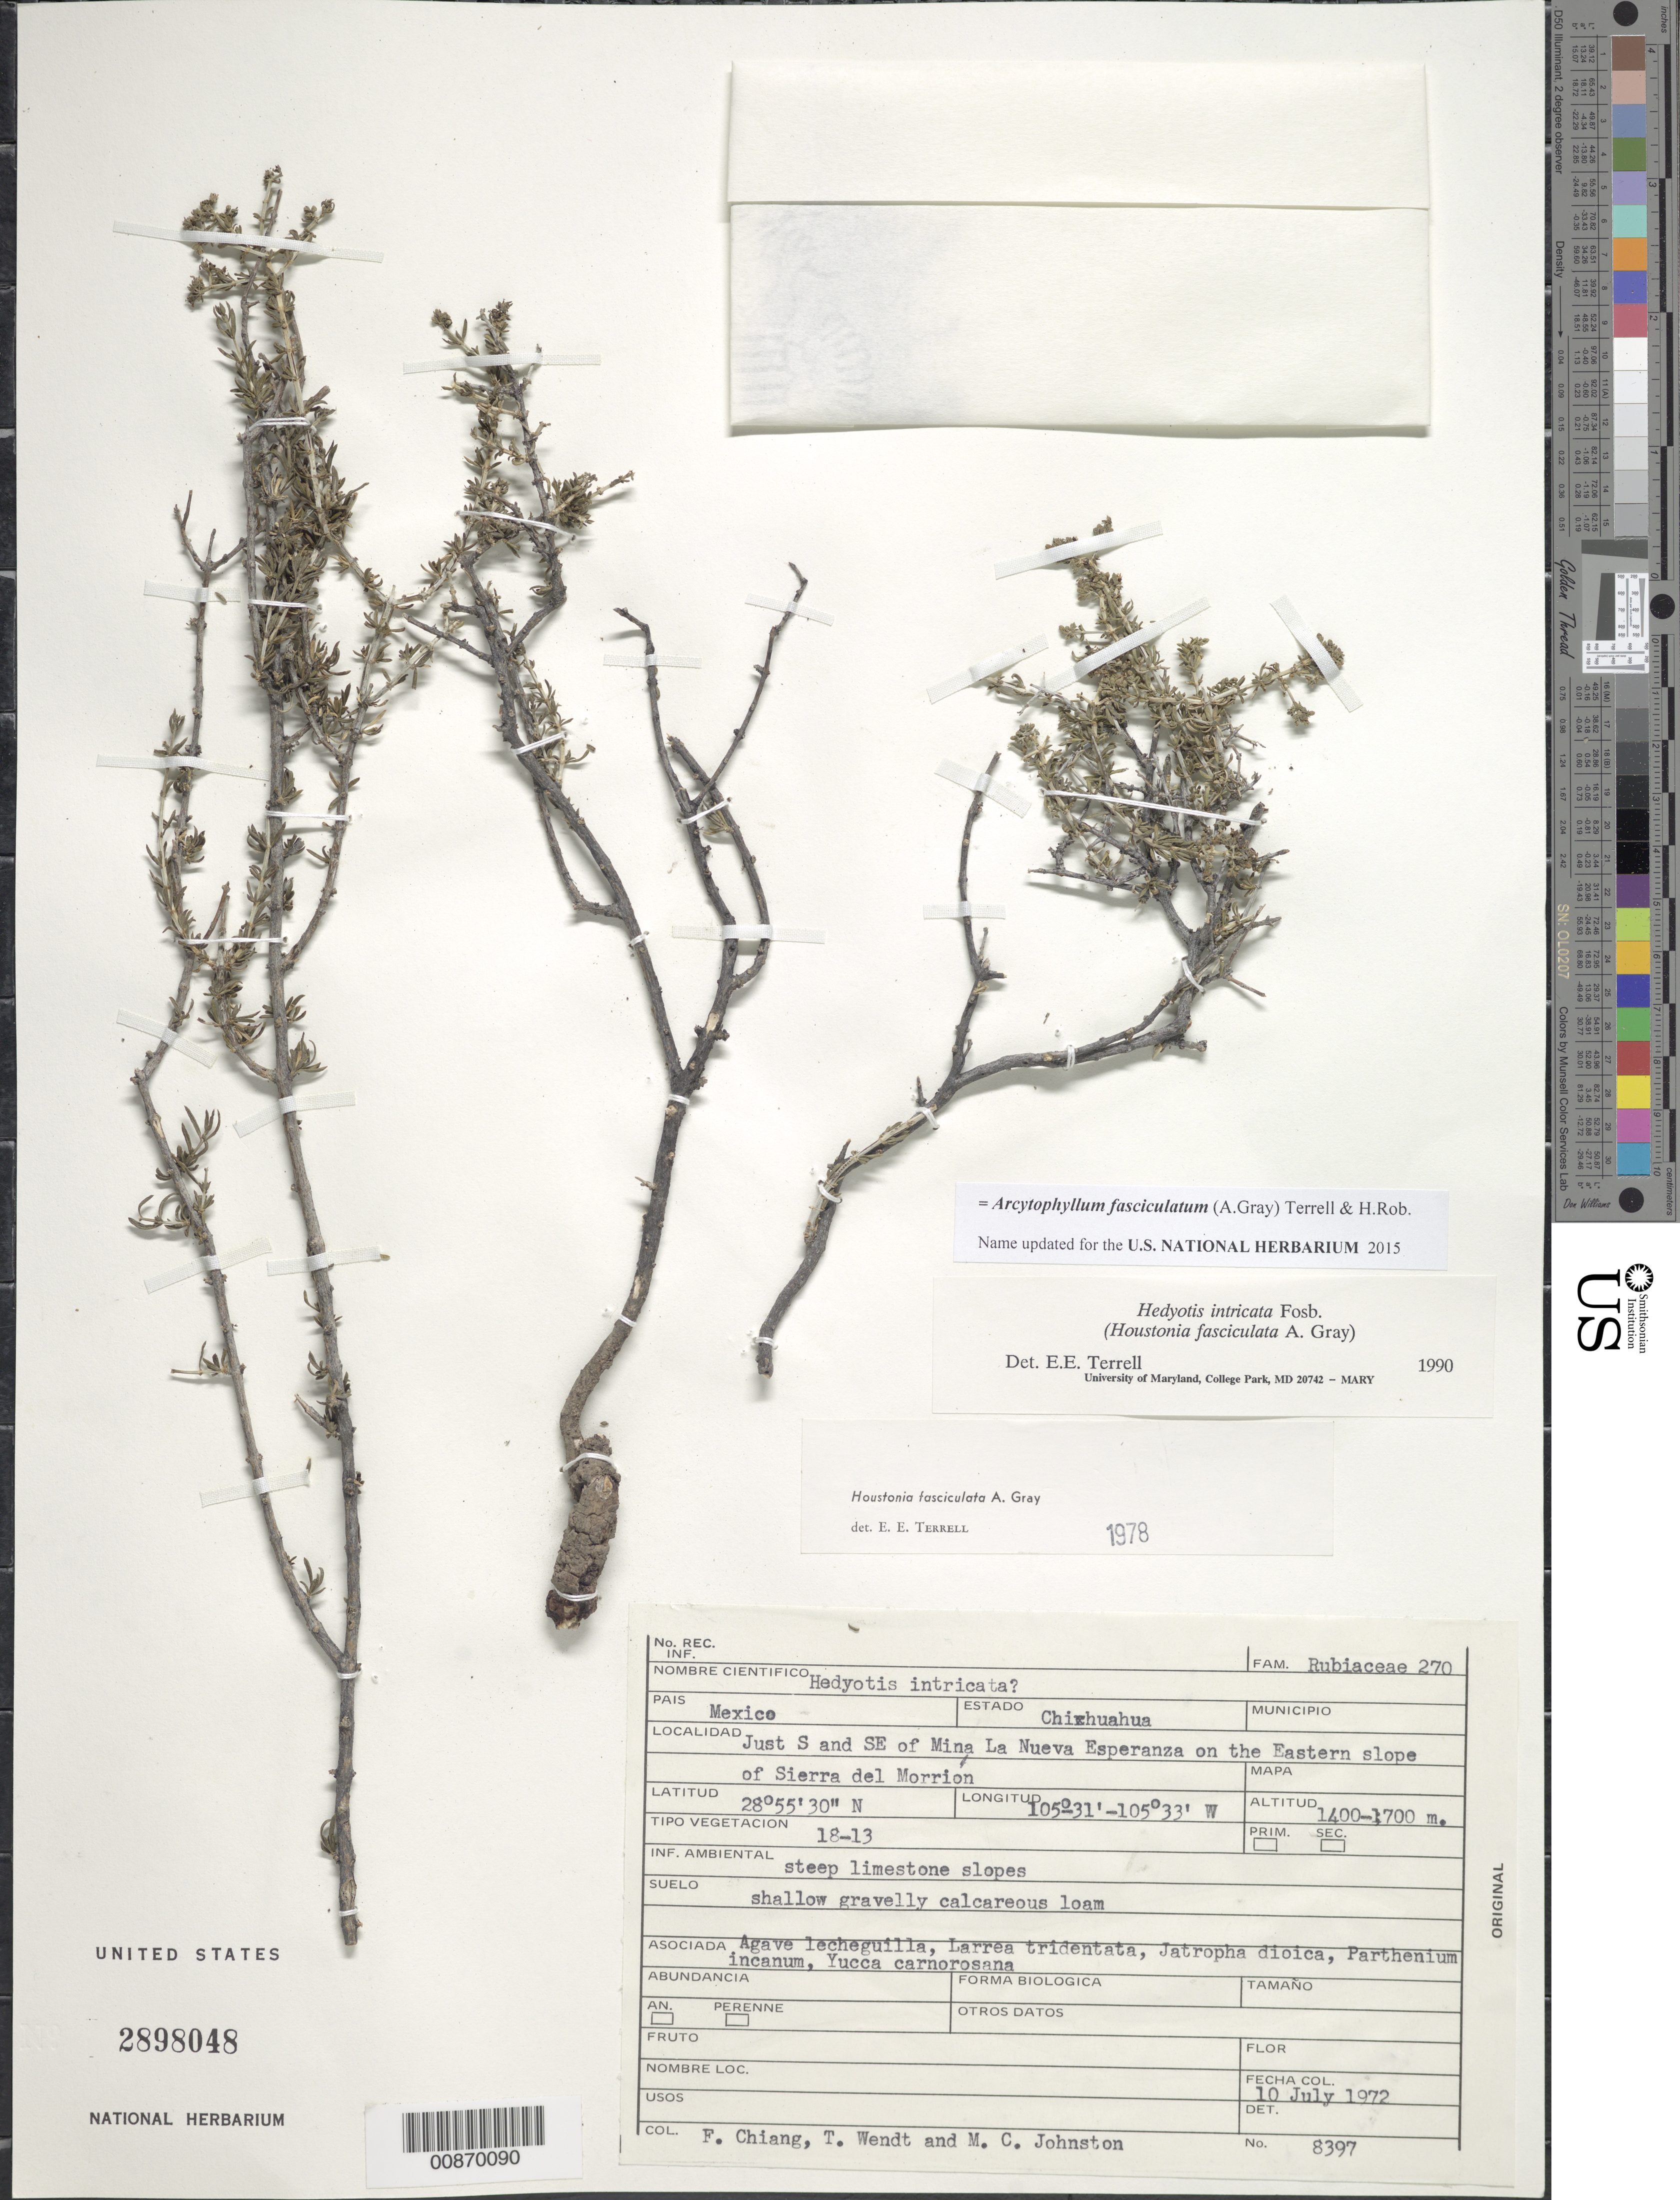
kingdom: Plantae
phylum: Tracheophyta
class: Magnoliopsida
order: Gentianales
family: Rubiaceae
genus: Arcytophyllum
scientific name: Arcytophyllum fasciculatum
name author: (A. Gray) Terrell & H. Rob.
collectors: F. Chiang, T. L. Wendt & M. Johnston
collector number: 8397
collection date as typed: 10 Jul 1972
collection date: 1972-07-10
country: Mexico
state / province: Chihuahua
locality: Just S and SE of Mina La Nueva Esperanza on the Eastern slope of Sierra del Morrión.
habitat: Steep limestone slopes. Shallow gravelly calcareous loam. With Agave lecheguilla, Larrea tridentata, Jatropha dioica, ..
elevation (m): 1700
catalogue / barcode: US 2898048